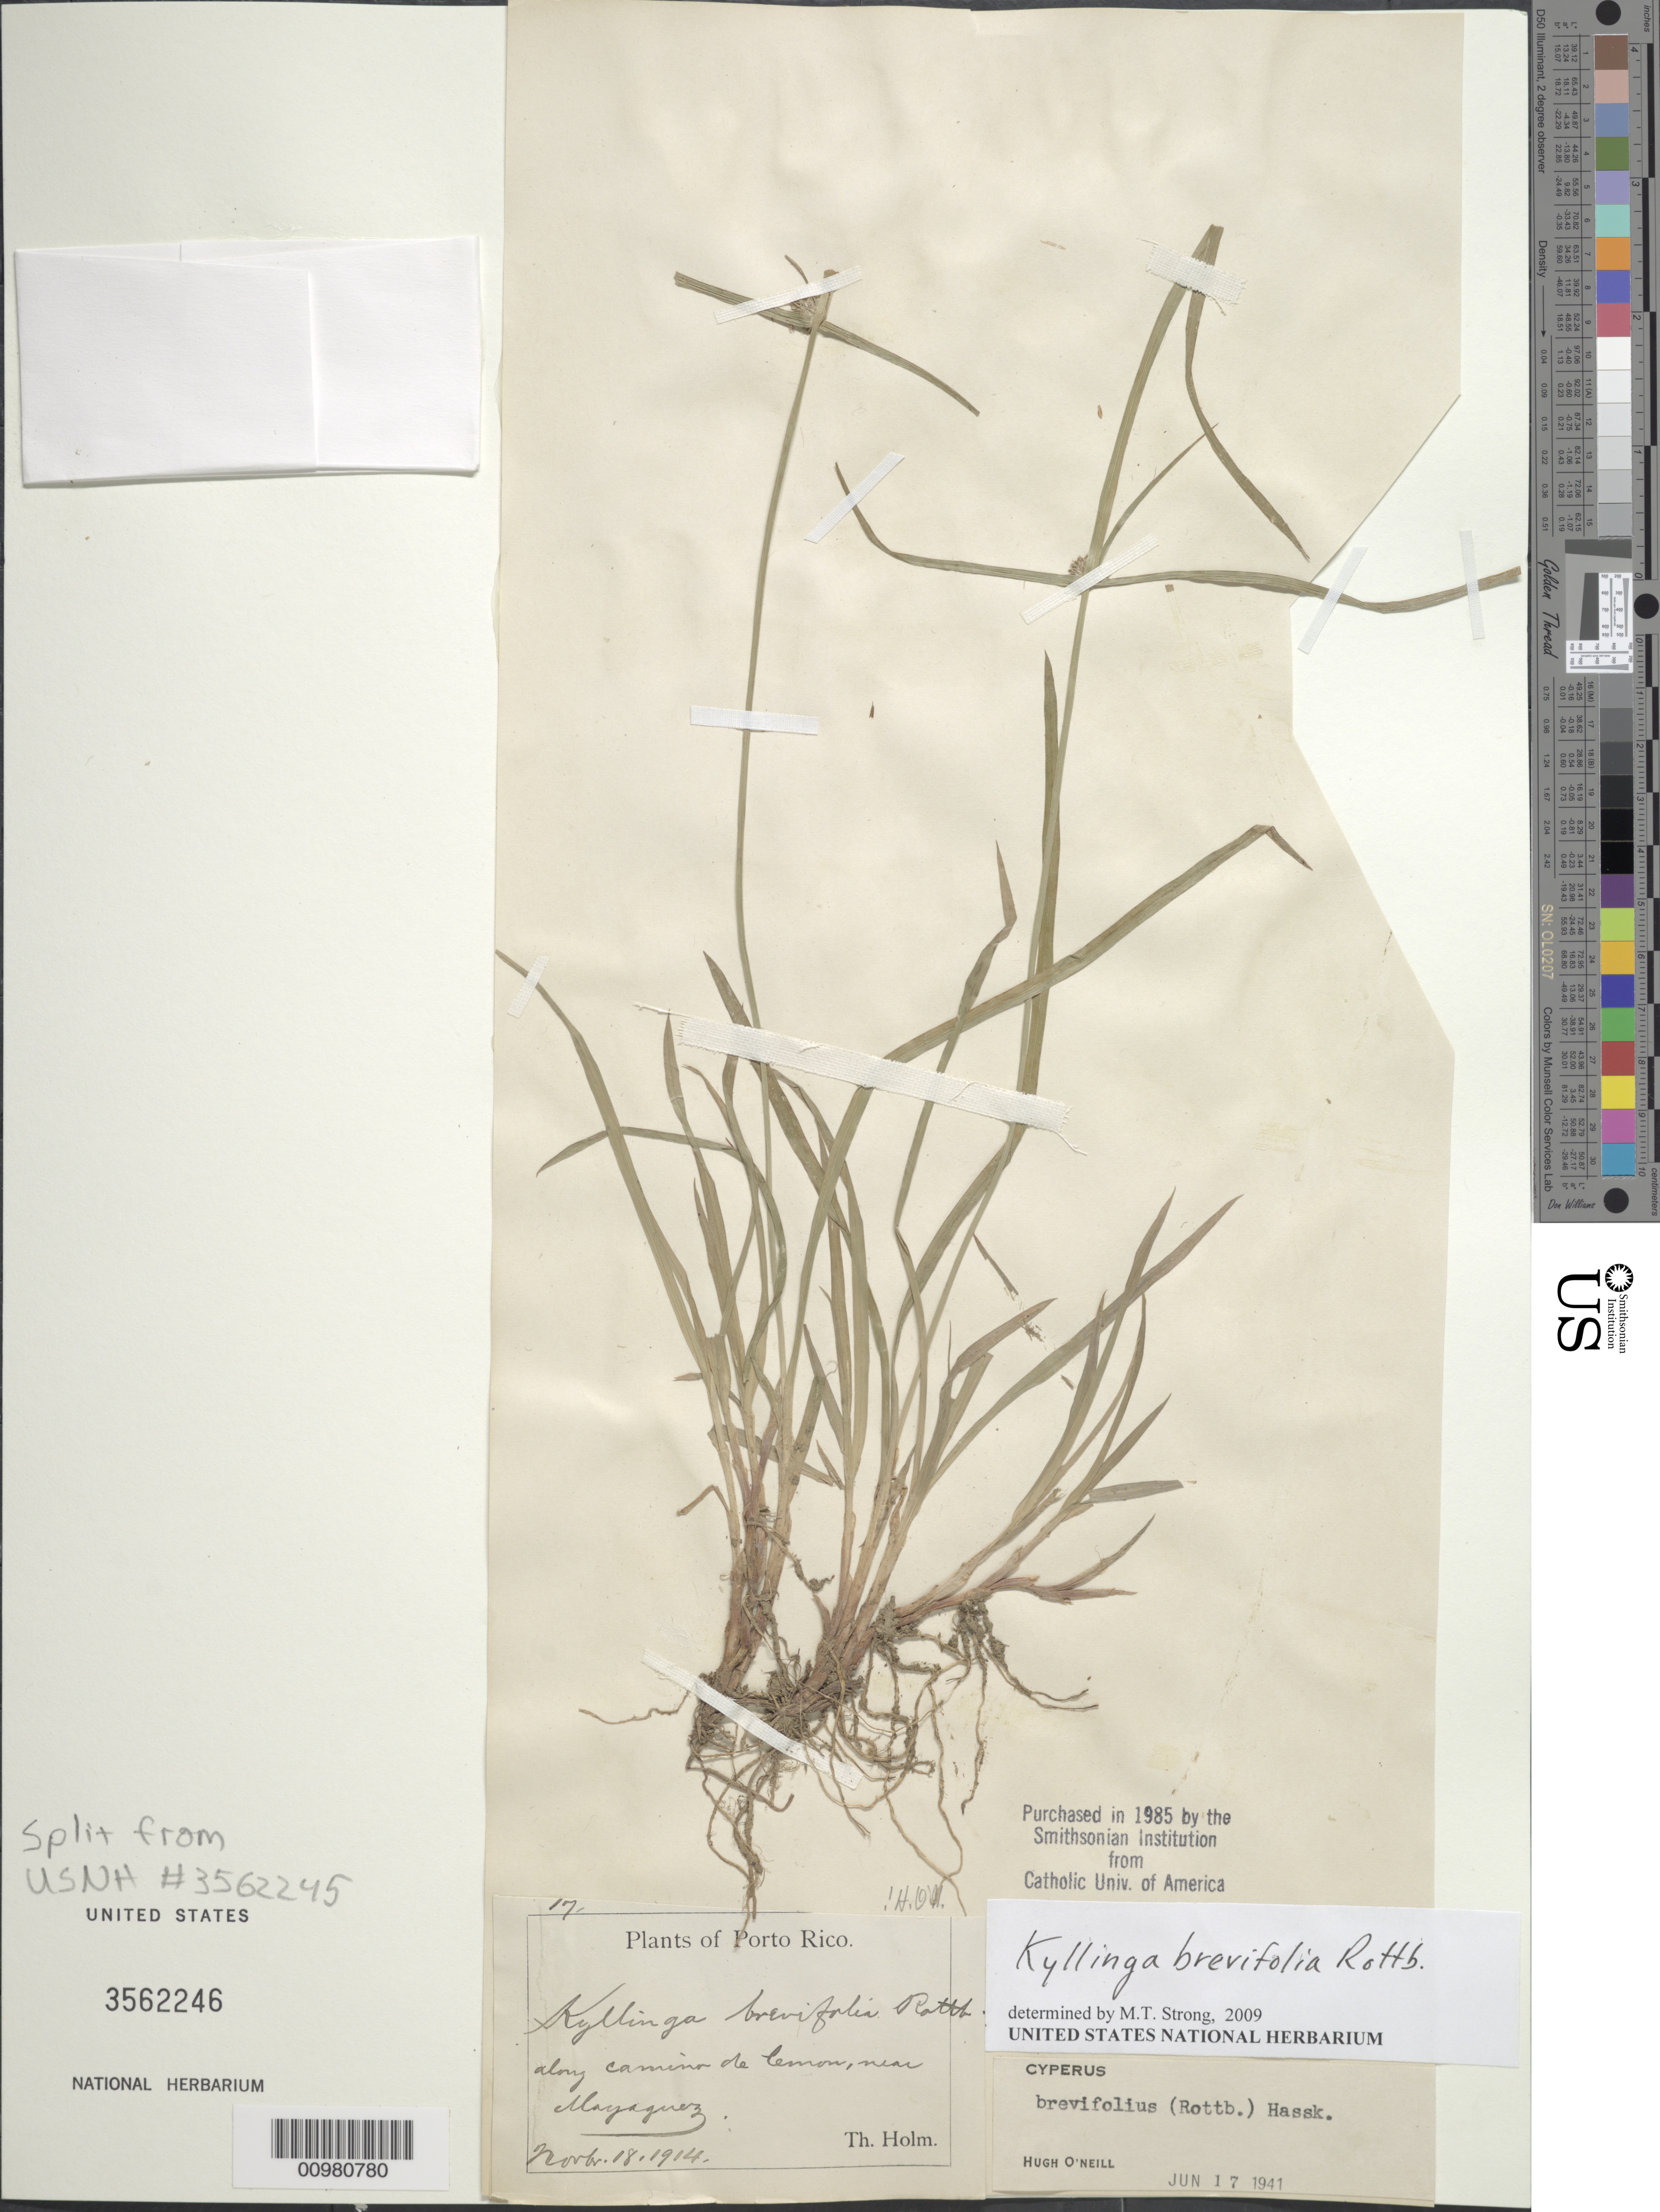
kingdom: Plantae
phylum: Tracheophyta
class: Liliopsida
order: Poales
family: Cyperaceae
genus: Cyperus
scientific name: Cyperus brevifolius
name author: (Rottb.) Hassk.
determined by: Strong, M. T., (US), Smithsonian Institution - National Museum of Natural History (UNITED STATES)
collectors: H. T. Holm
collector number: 17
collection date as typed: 18 Nov 1914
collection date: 1914-11-18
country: Puerto Rico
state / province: Mayagüez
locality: Camino de Lemon, near Mayagüez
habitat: brook.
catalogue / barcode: US 3562246